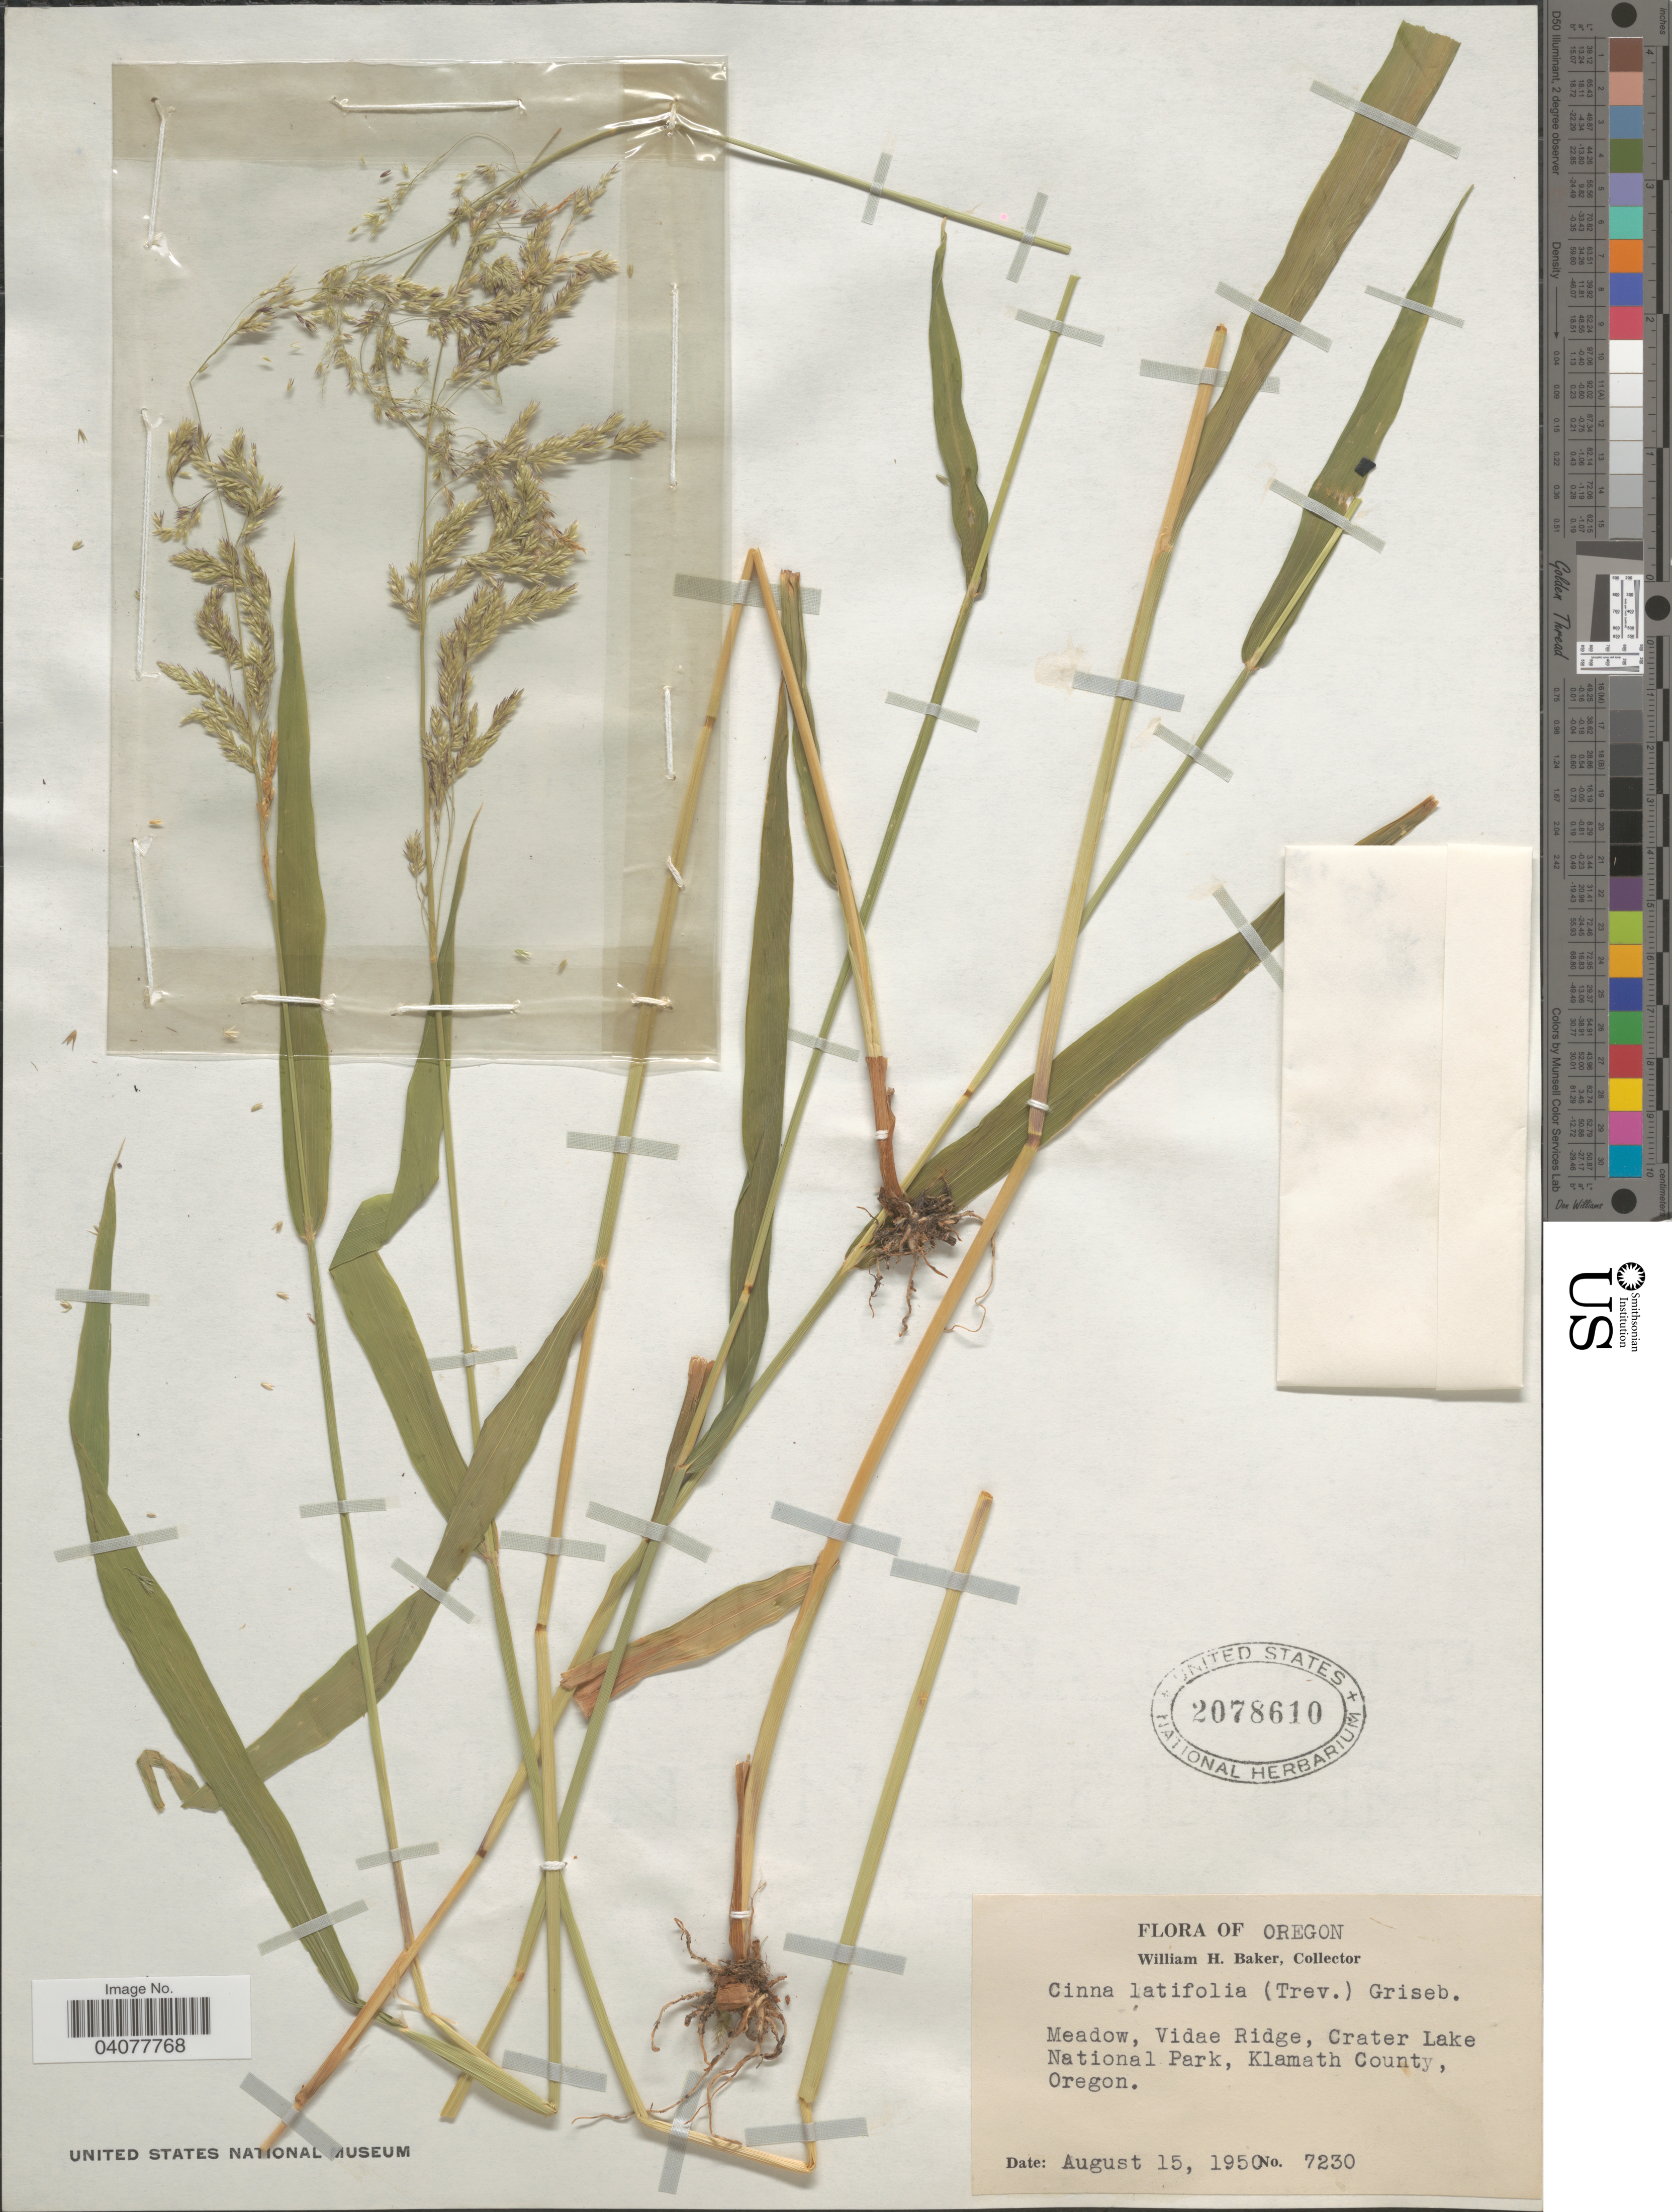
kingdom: Plantae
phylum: Tracheophyta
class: Liliopsida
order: Poales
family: Poaceae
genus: Cinna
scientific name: Cinna latifolia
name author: (Trevir. ex Goeppert) Griseb.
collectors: W. H. Baker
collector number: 7230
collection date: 1950-08-15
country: United States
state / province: Oregon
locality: Meadow, Vidae Ridge, Crater Lake National Park, Klamath County.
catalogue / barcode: US 2078610